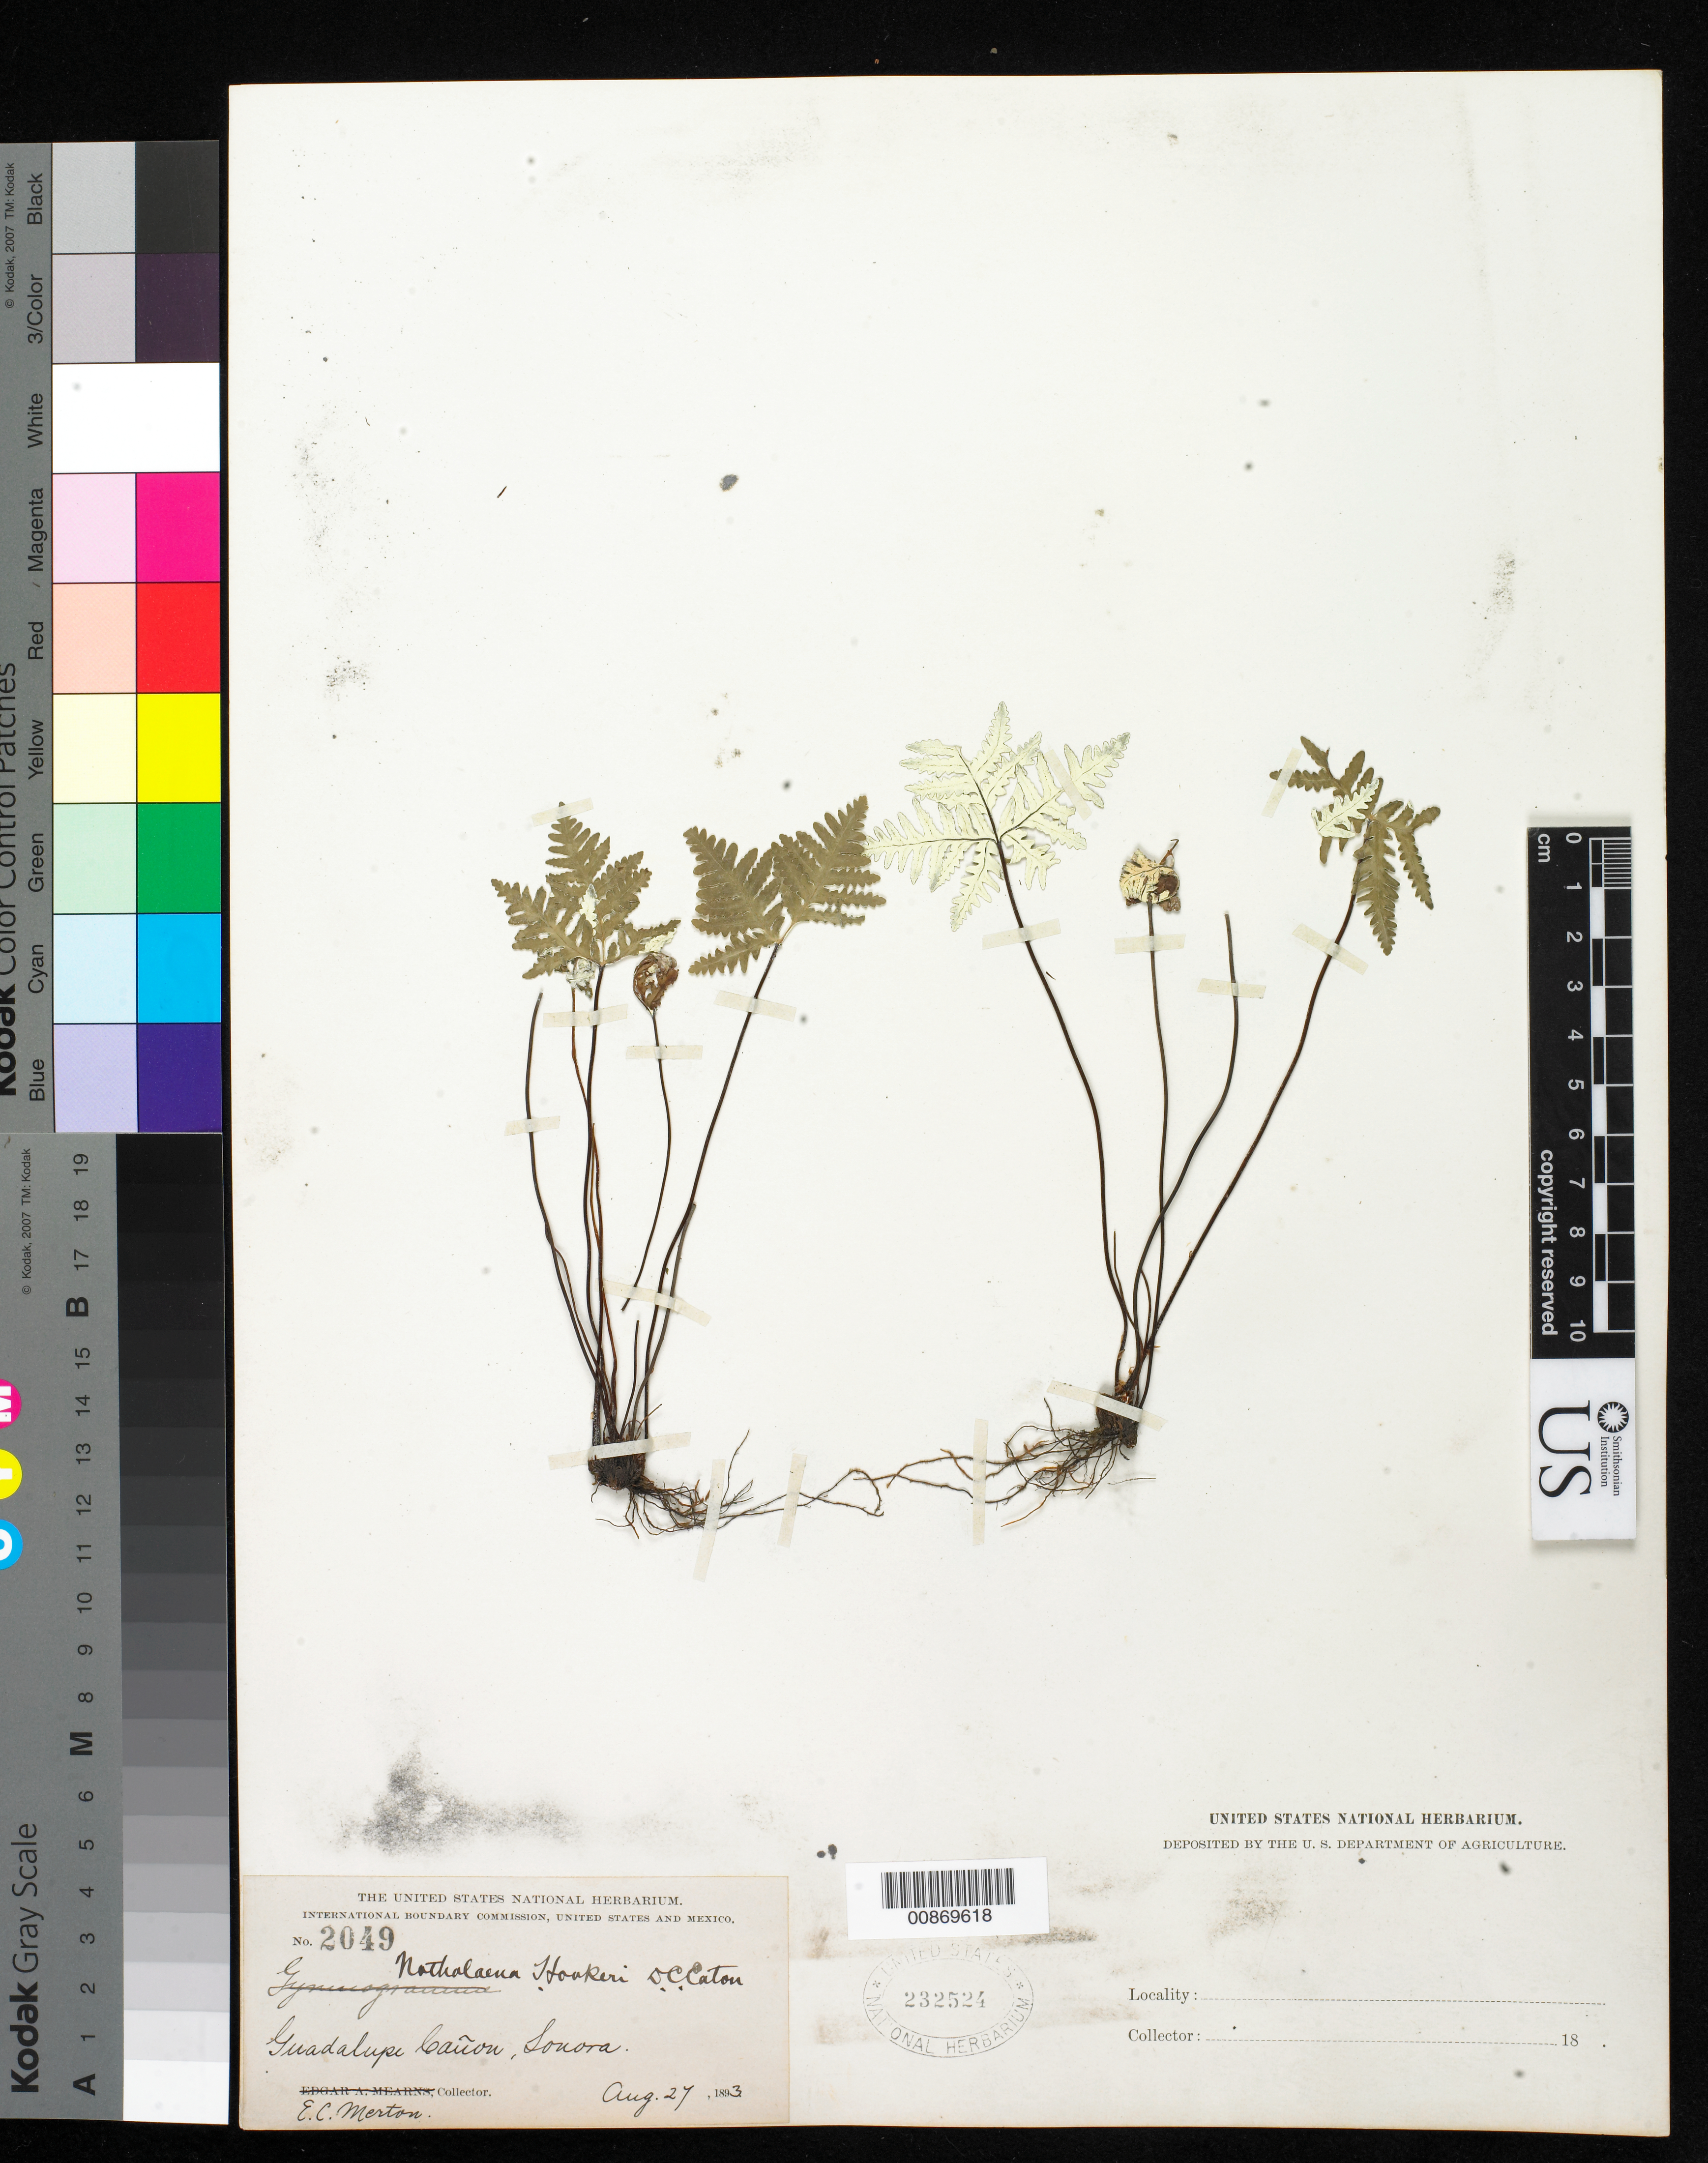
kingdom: Plantae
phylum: Tracheophyta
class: Polypodiopsida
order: Polypodiales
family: Pteridaceae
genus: Notholaena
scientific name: Notholaena standleyi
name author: Maxon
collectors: E. Merton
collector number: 2049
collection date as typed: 27 Aug 1893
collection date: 1893-08-27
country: Mexico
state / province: Sonora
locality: Guadalupe Cañon, Sonora.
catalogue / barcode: US 232524